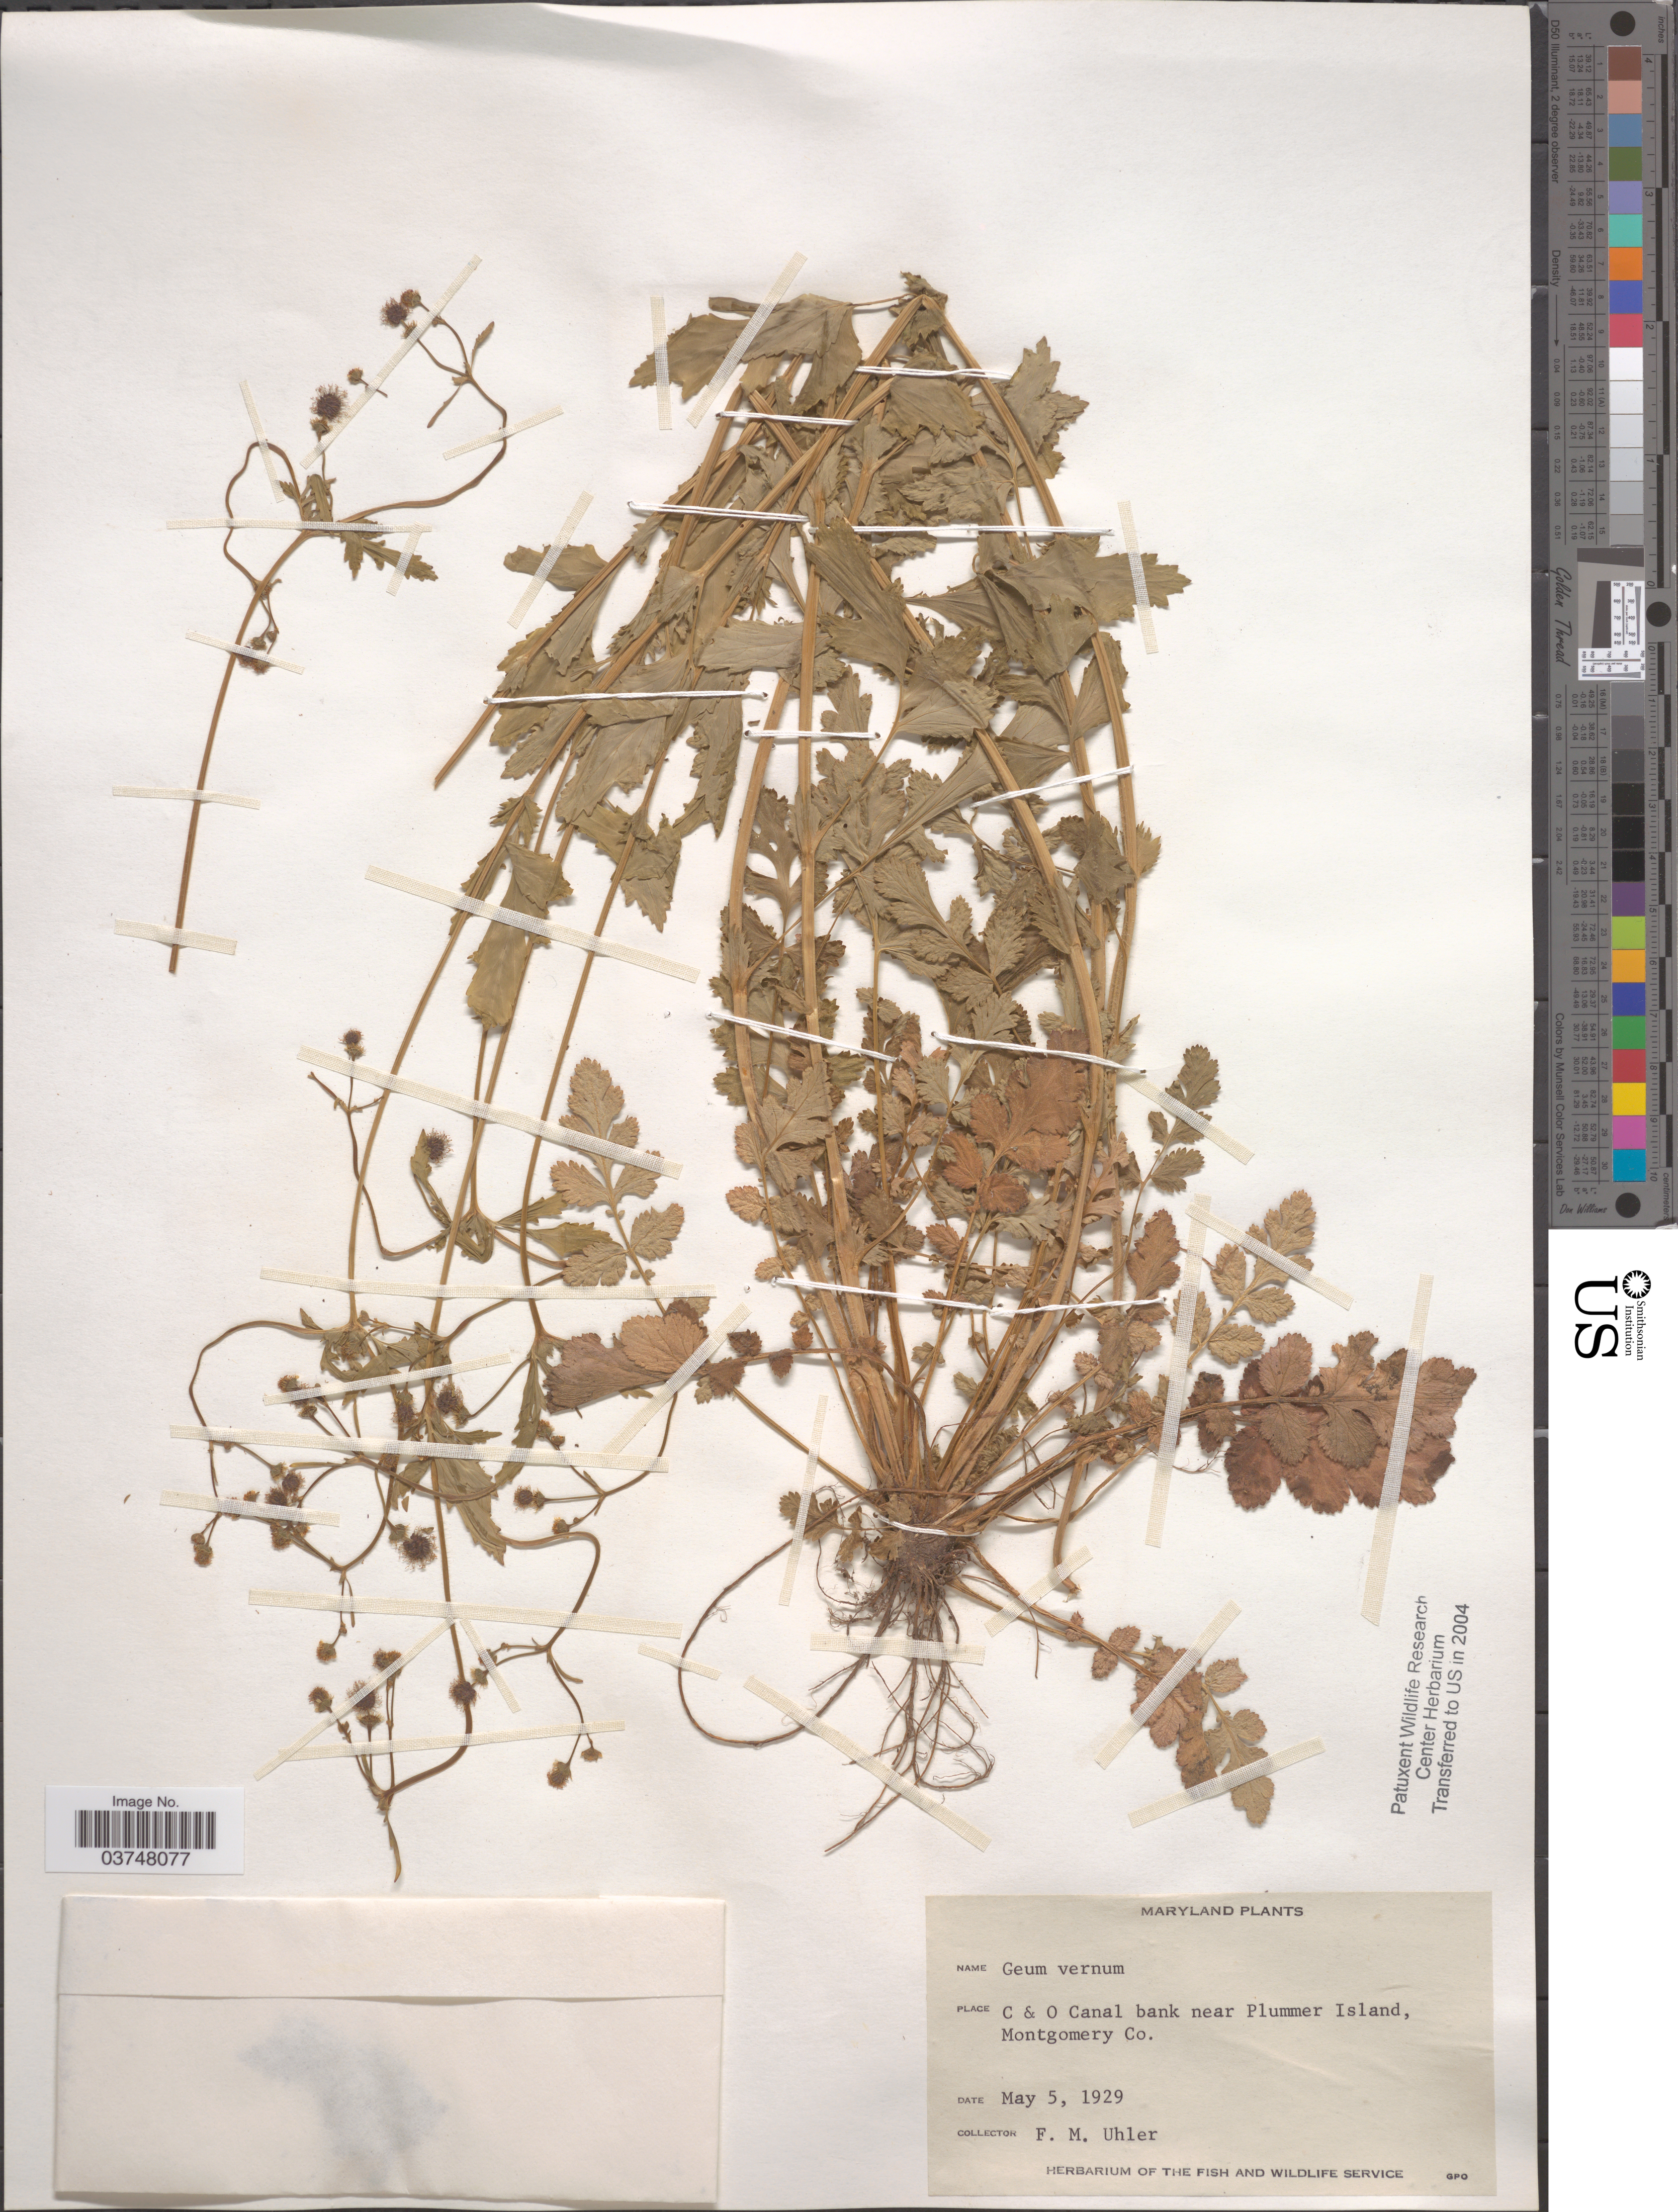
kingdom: Plantae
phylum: Tracheophyta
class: Magnoliopsida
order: Rosales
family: Rosaceae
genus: Geum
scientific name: Geum vernum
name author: (Raf.) Torr. & A. Gray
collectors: F. M. Uhler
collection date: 1929-05-05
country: United States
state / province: Maryland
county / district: Montgomery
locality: C & O Canal bank near Plummer Island, Montgomery Co.